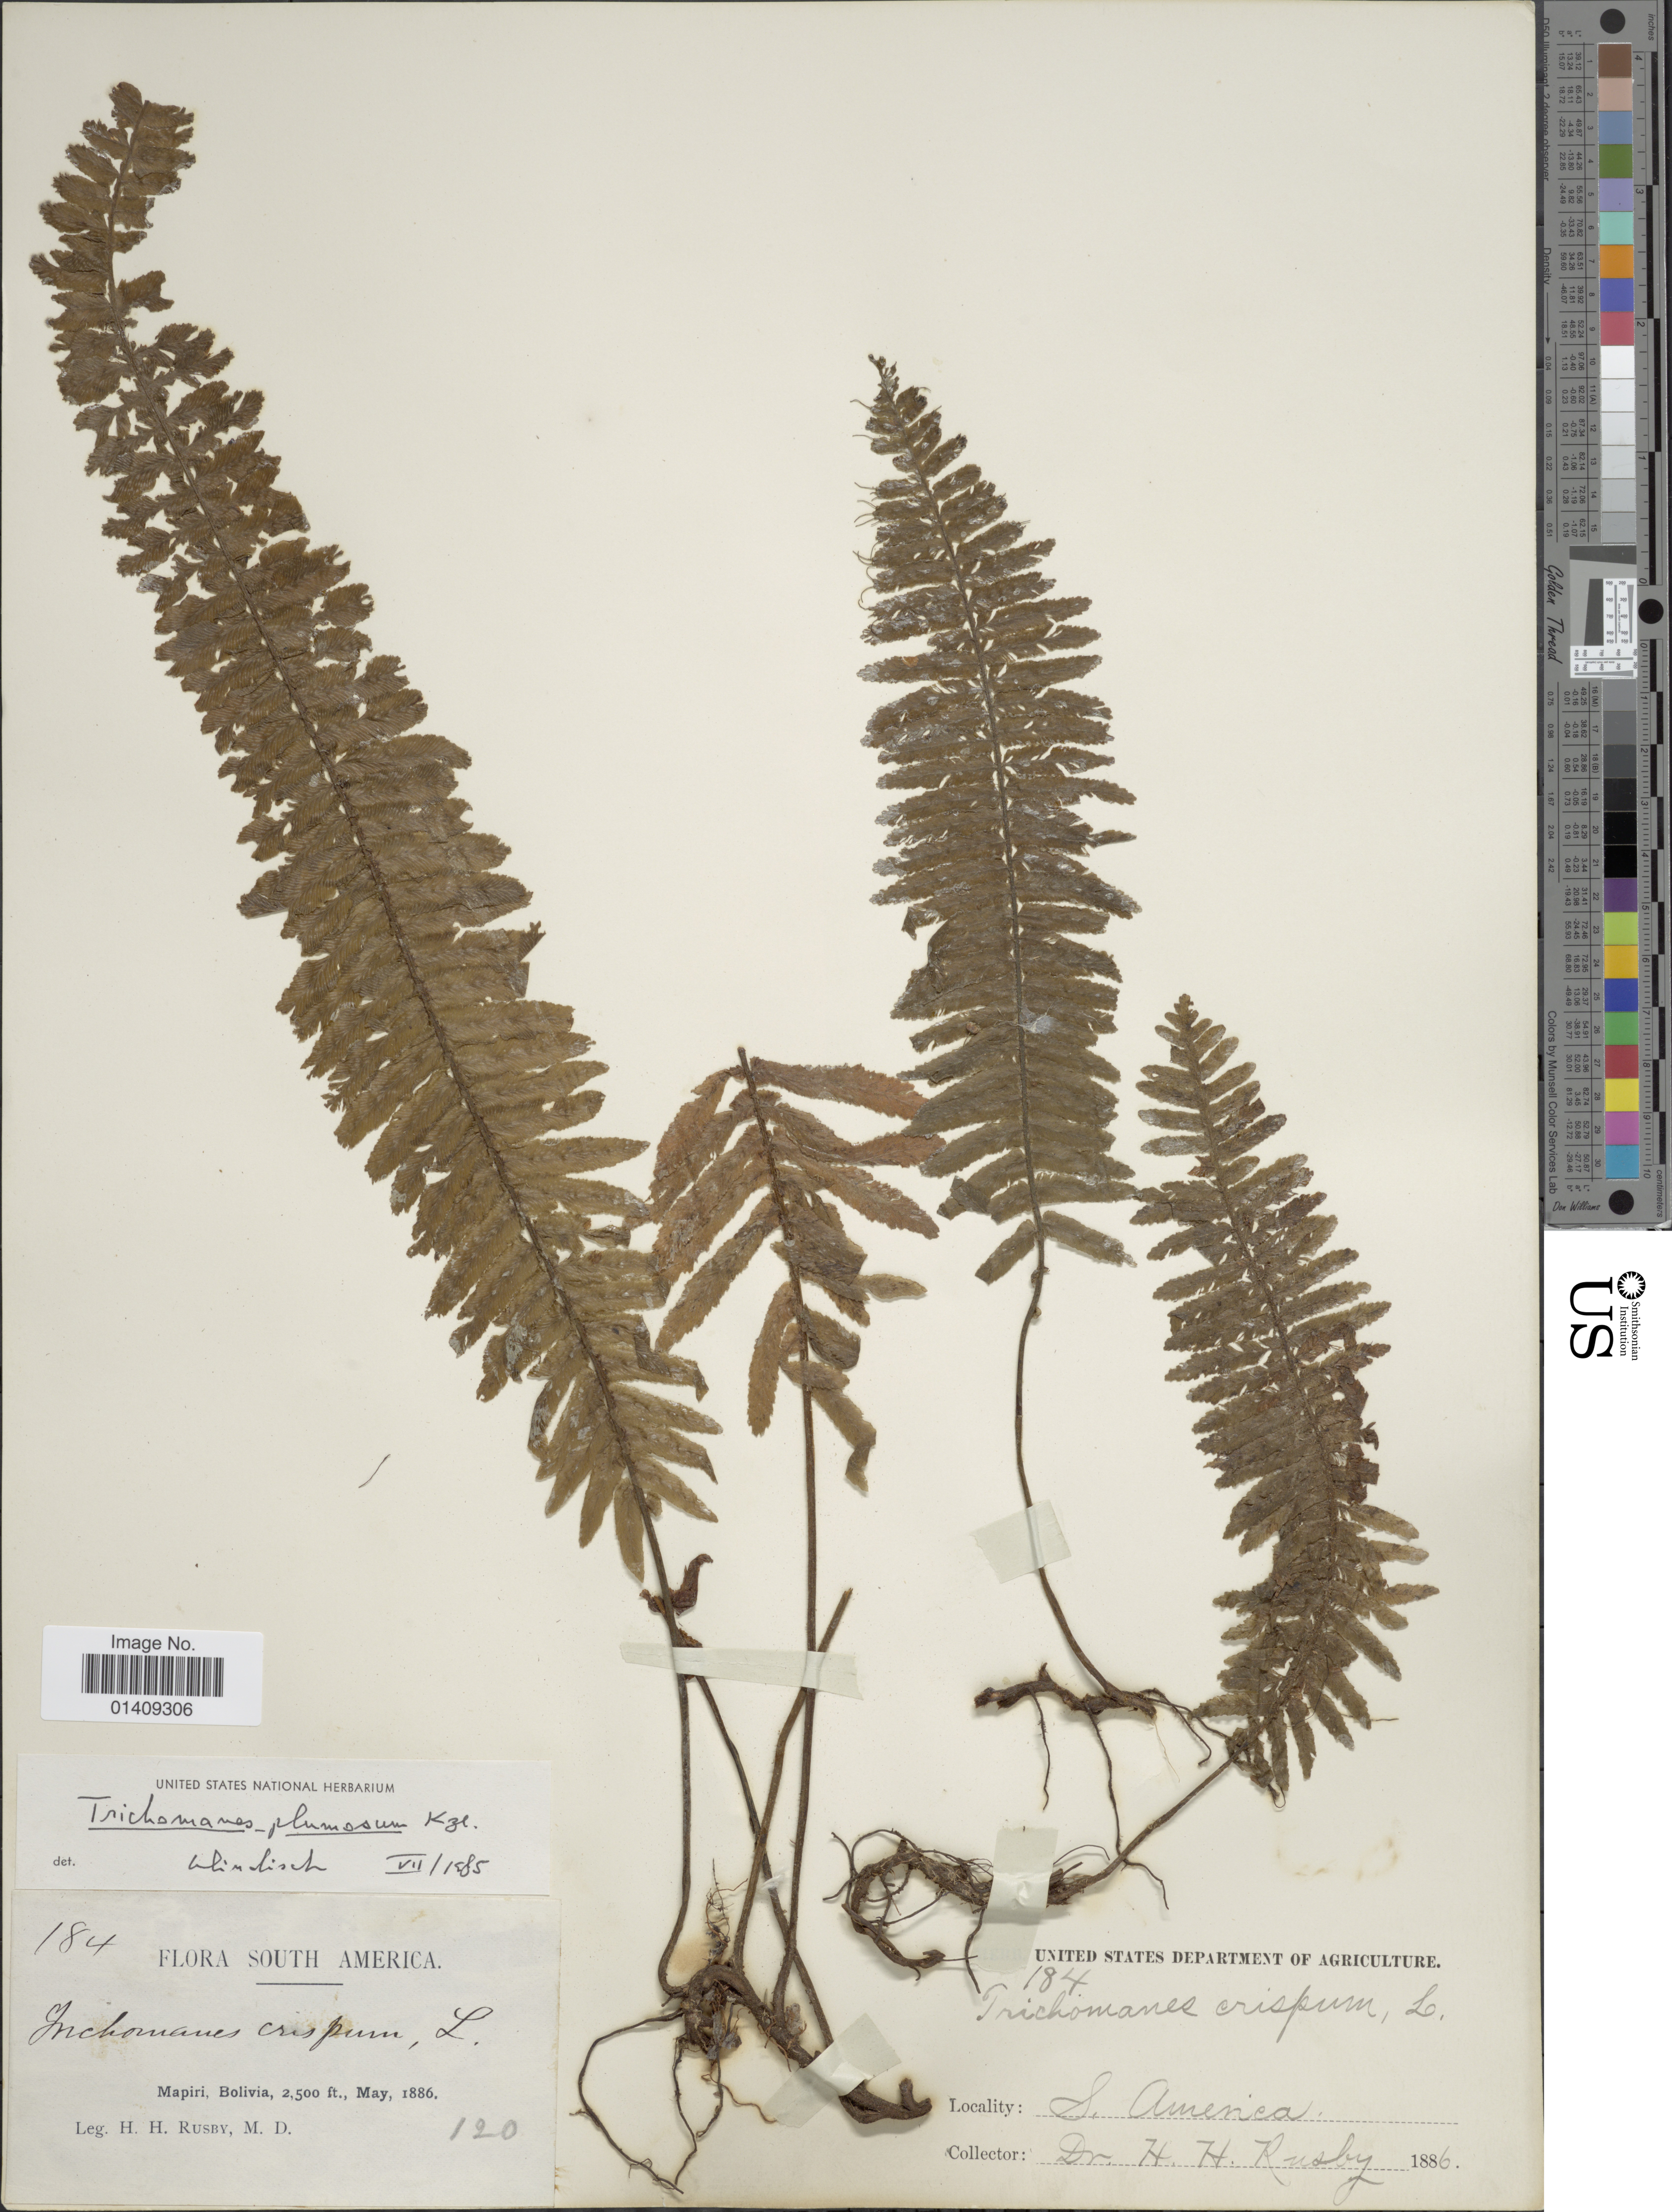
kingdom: Plantae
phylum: Tracheophyta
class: Polypodiopsida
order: Hymenophyllales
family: Hymenophyllaceae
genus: Trichomanes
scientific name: Trichomanes plumosum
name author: Kunze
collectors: H. H. Rusby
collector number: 184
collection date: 1886-05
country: Bolivia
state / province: La Páz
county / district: Larecaja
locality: Mapiri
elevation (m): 762